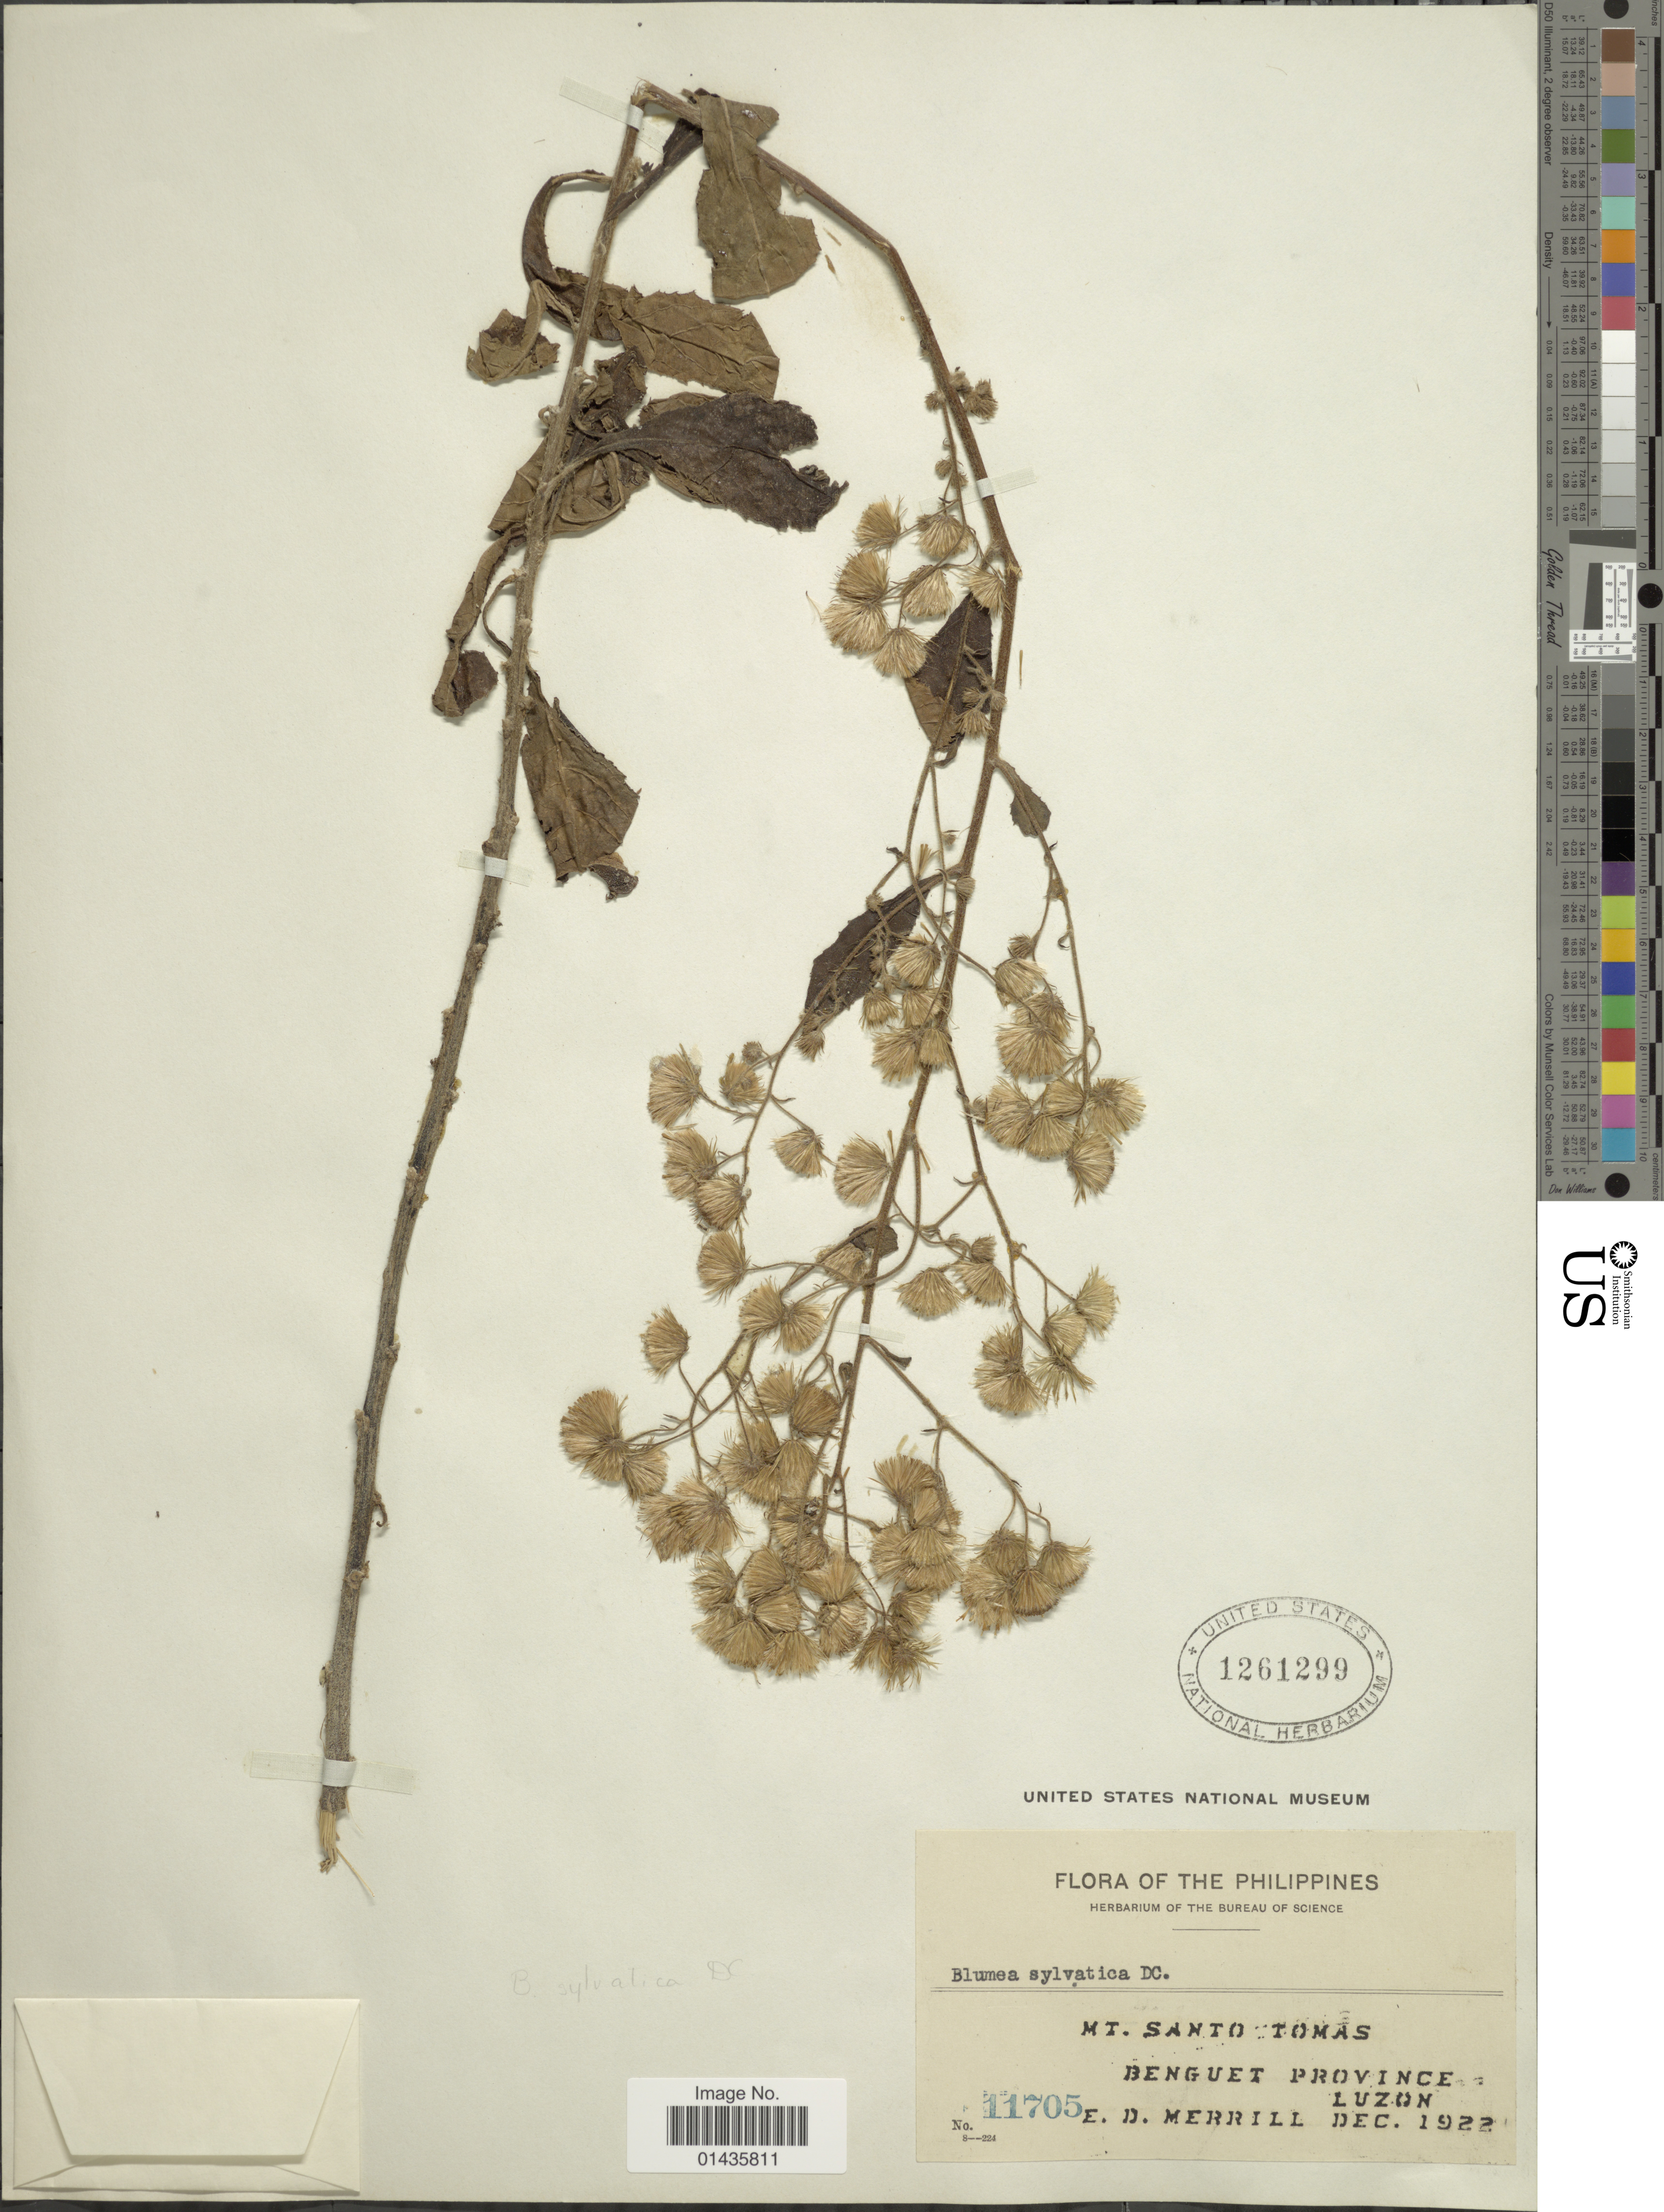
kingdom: Plantae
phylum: Tracheophyta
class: Magnoliopsida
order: Asterales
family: Asteraceae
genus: Blumea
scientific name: Blumea sylvatica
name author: (Blume) DC.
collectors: E. D. Merrill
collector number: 11705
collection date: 1922-12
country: Philippines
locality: Mt. Santo Tomas, Benguet Province, Luzon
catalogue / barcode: US 1261299